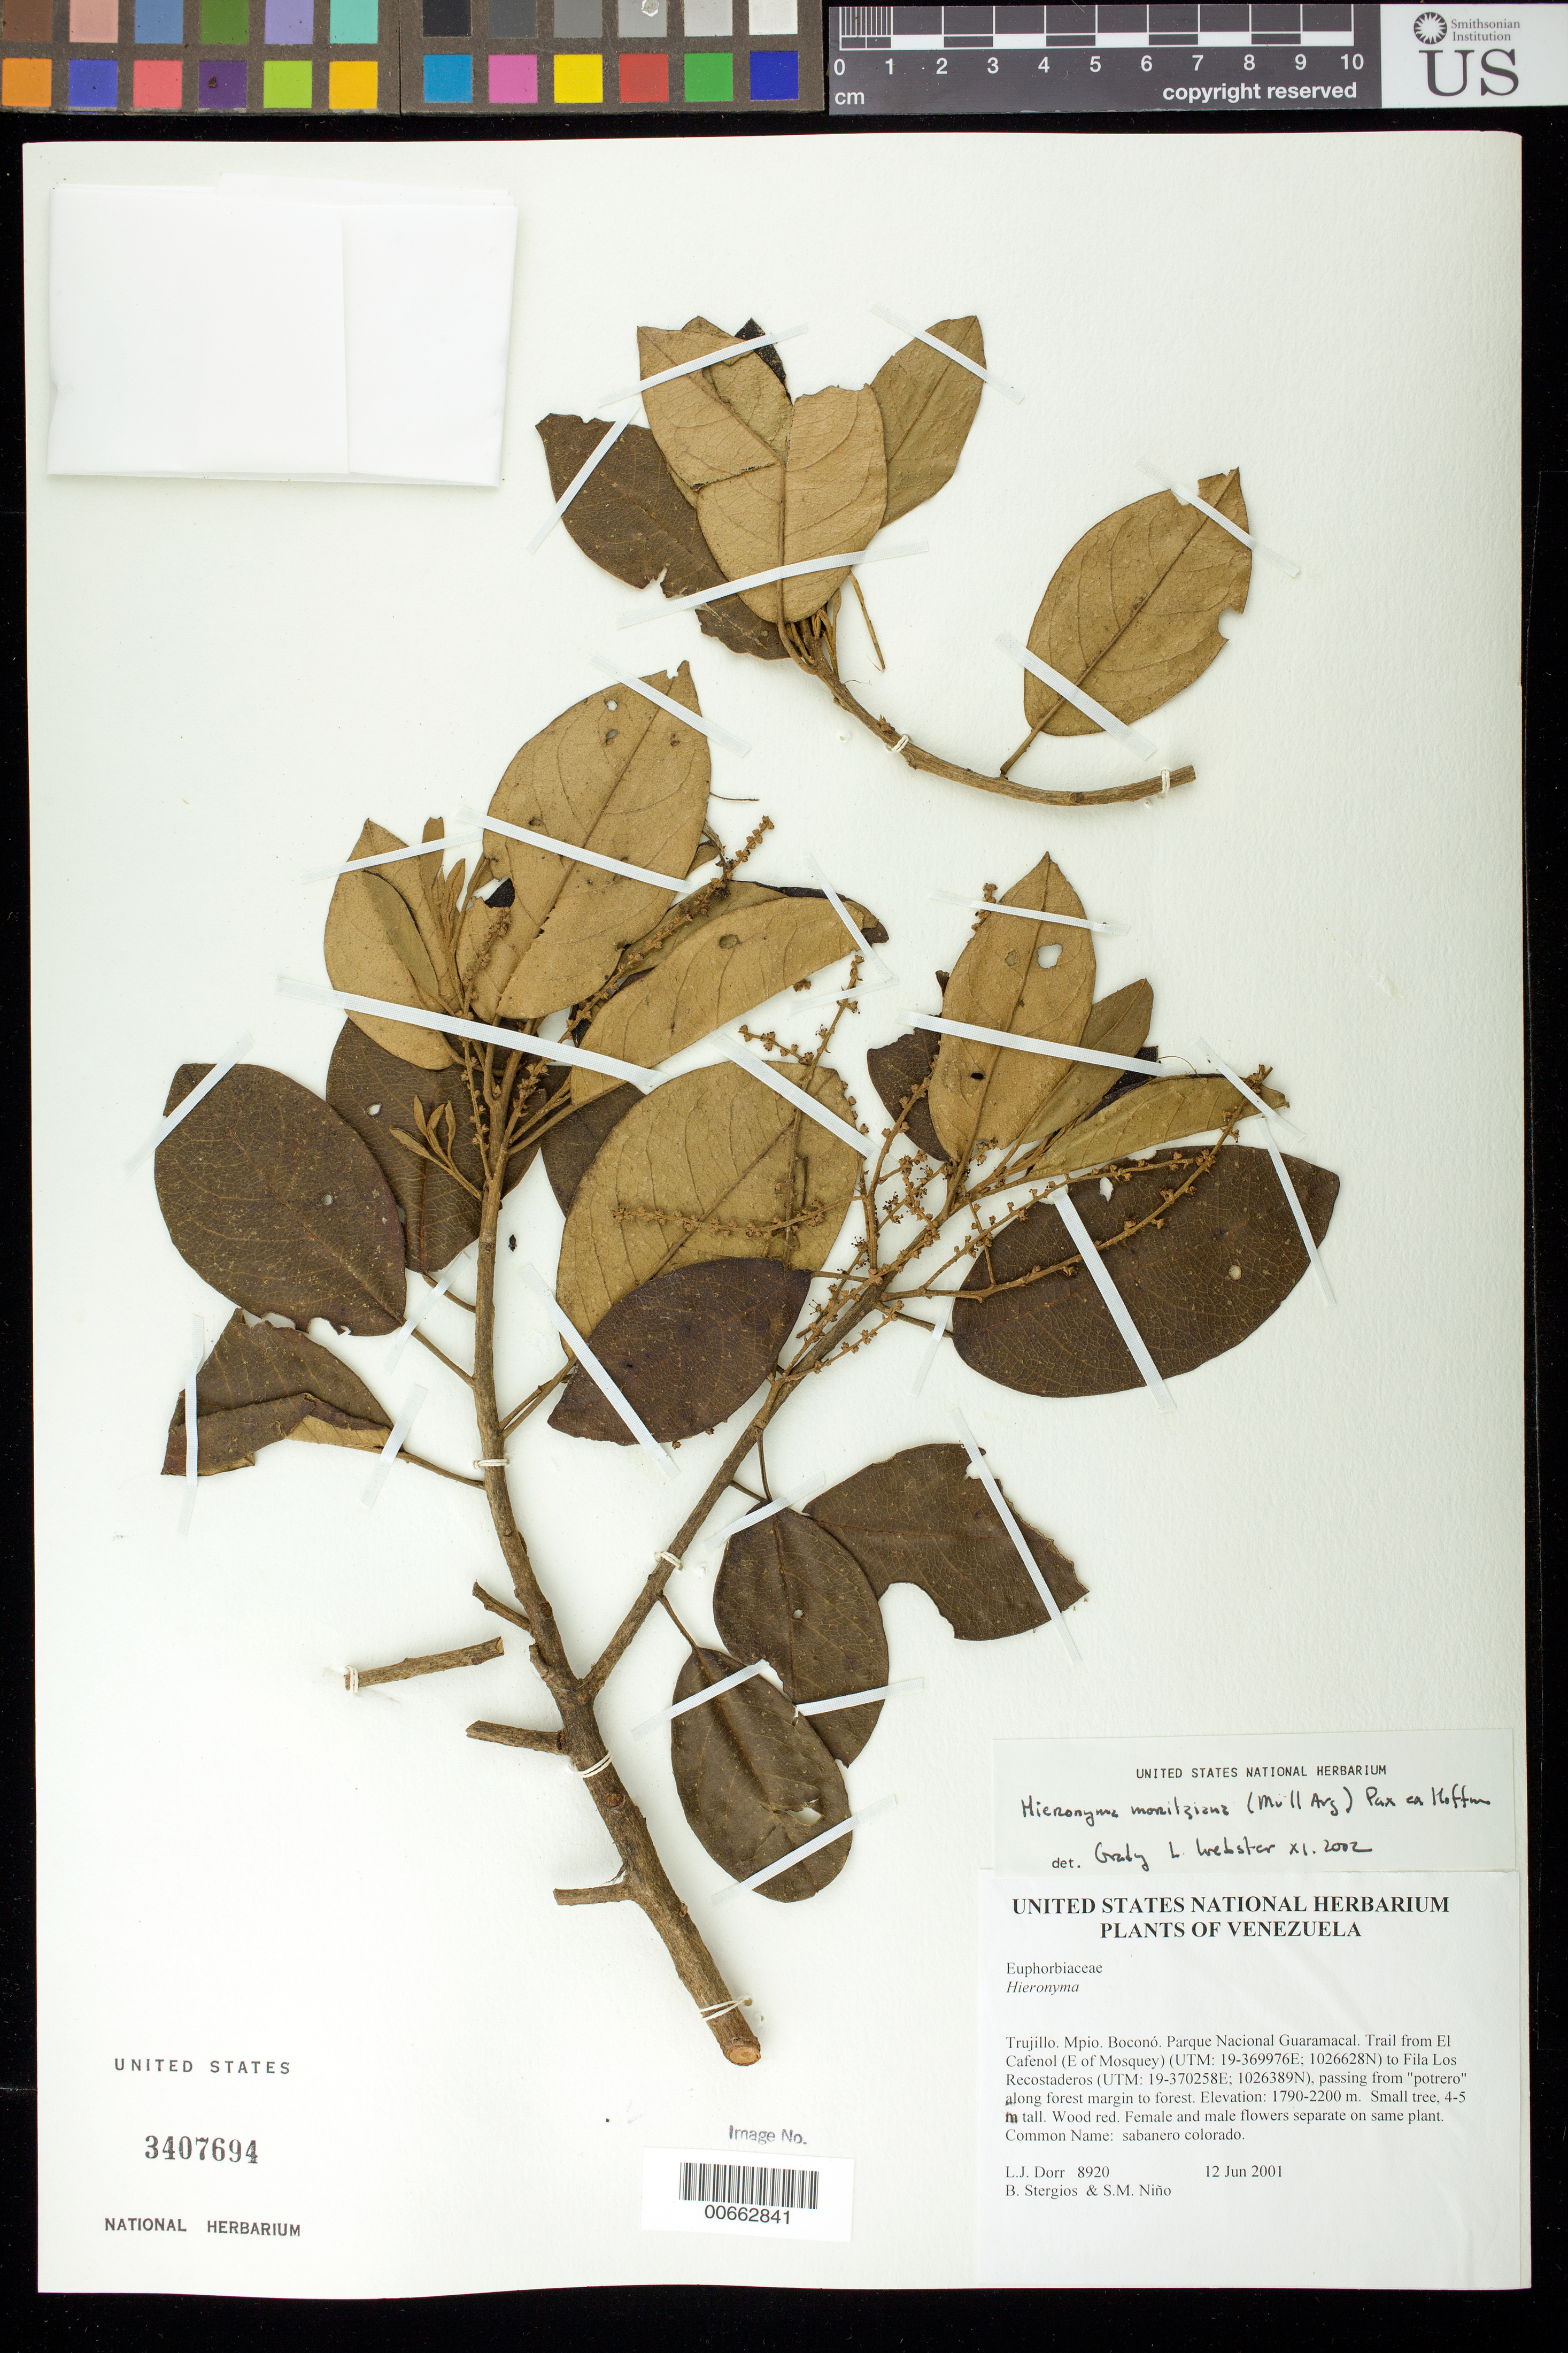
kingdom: Plantae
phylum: Tracheophyta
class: Magnoliopsida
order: Malpighiales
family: Phyllanthaceae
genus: Hieronyma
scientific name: Hieronyma sp.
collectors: L. J. Dorr, B. G. Stergios & S. M. Niño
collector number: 8920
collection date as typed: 12 Jun 2001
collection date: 2001-06-12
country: Venezuela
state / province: Trujillo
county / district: Boconó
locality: Parque Nacional Guaramacal. Trail from El Cafenol (E of Mosquey) to Fila Los Recostaderos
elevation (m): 1790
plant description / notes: Common name: sabanero colorado; CTES, DAV, MO, PORT, US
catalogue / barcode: US 3407694